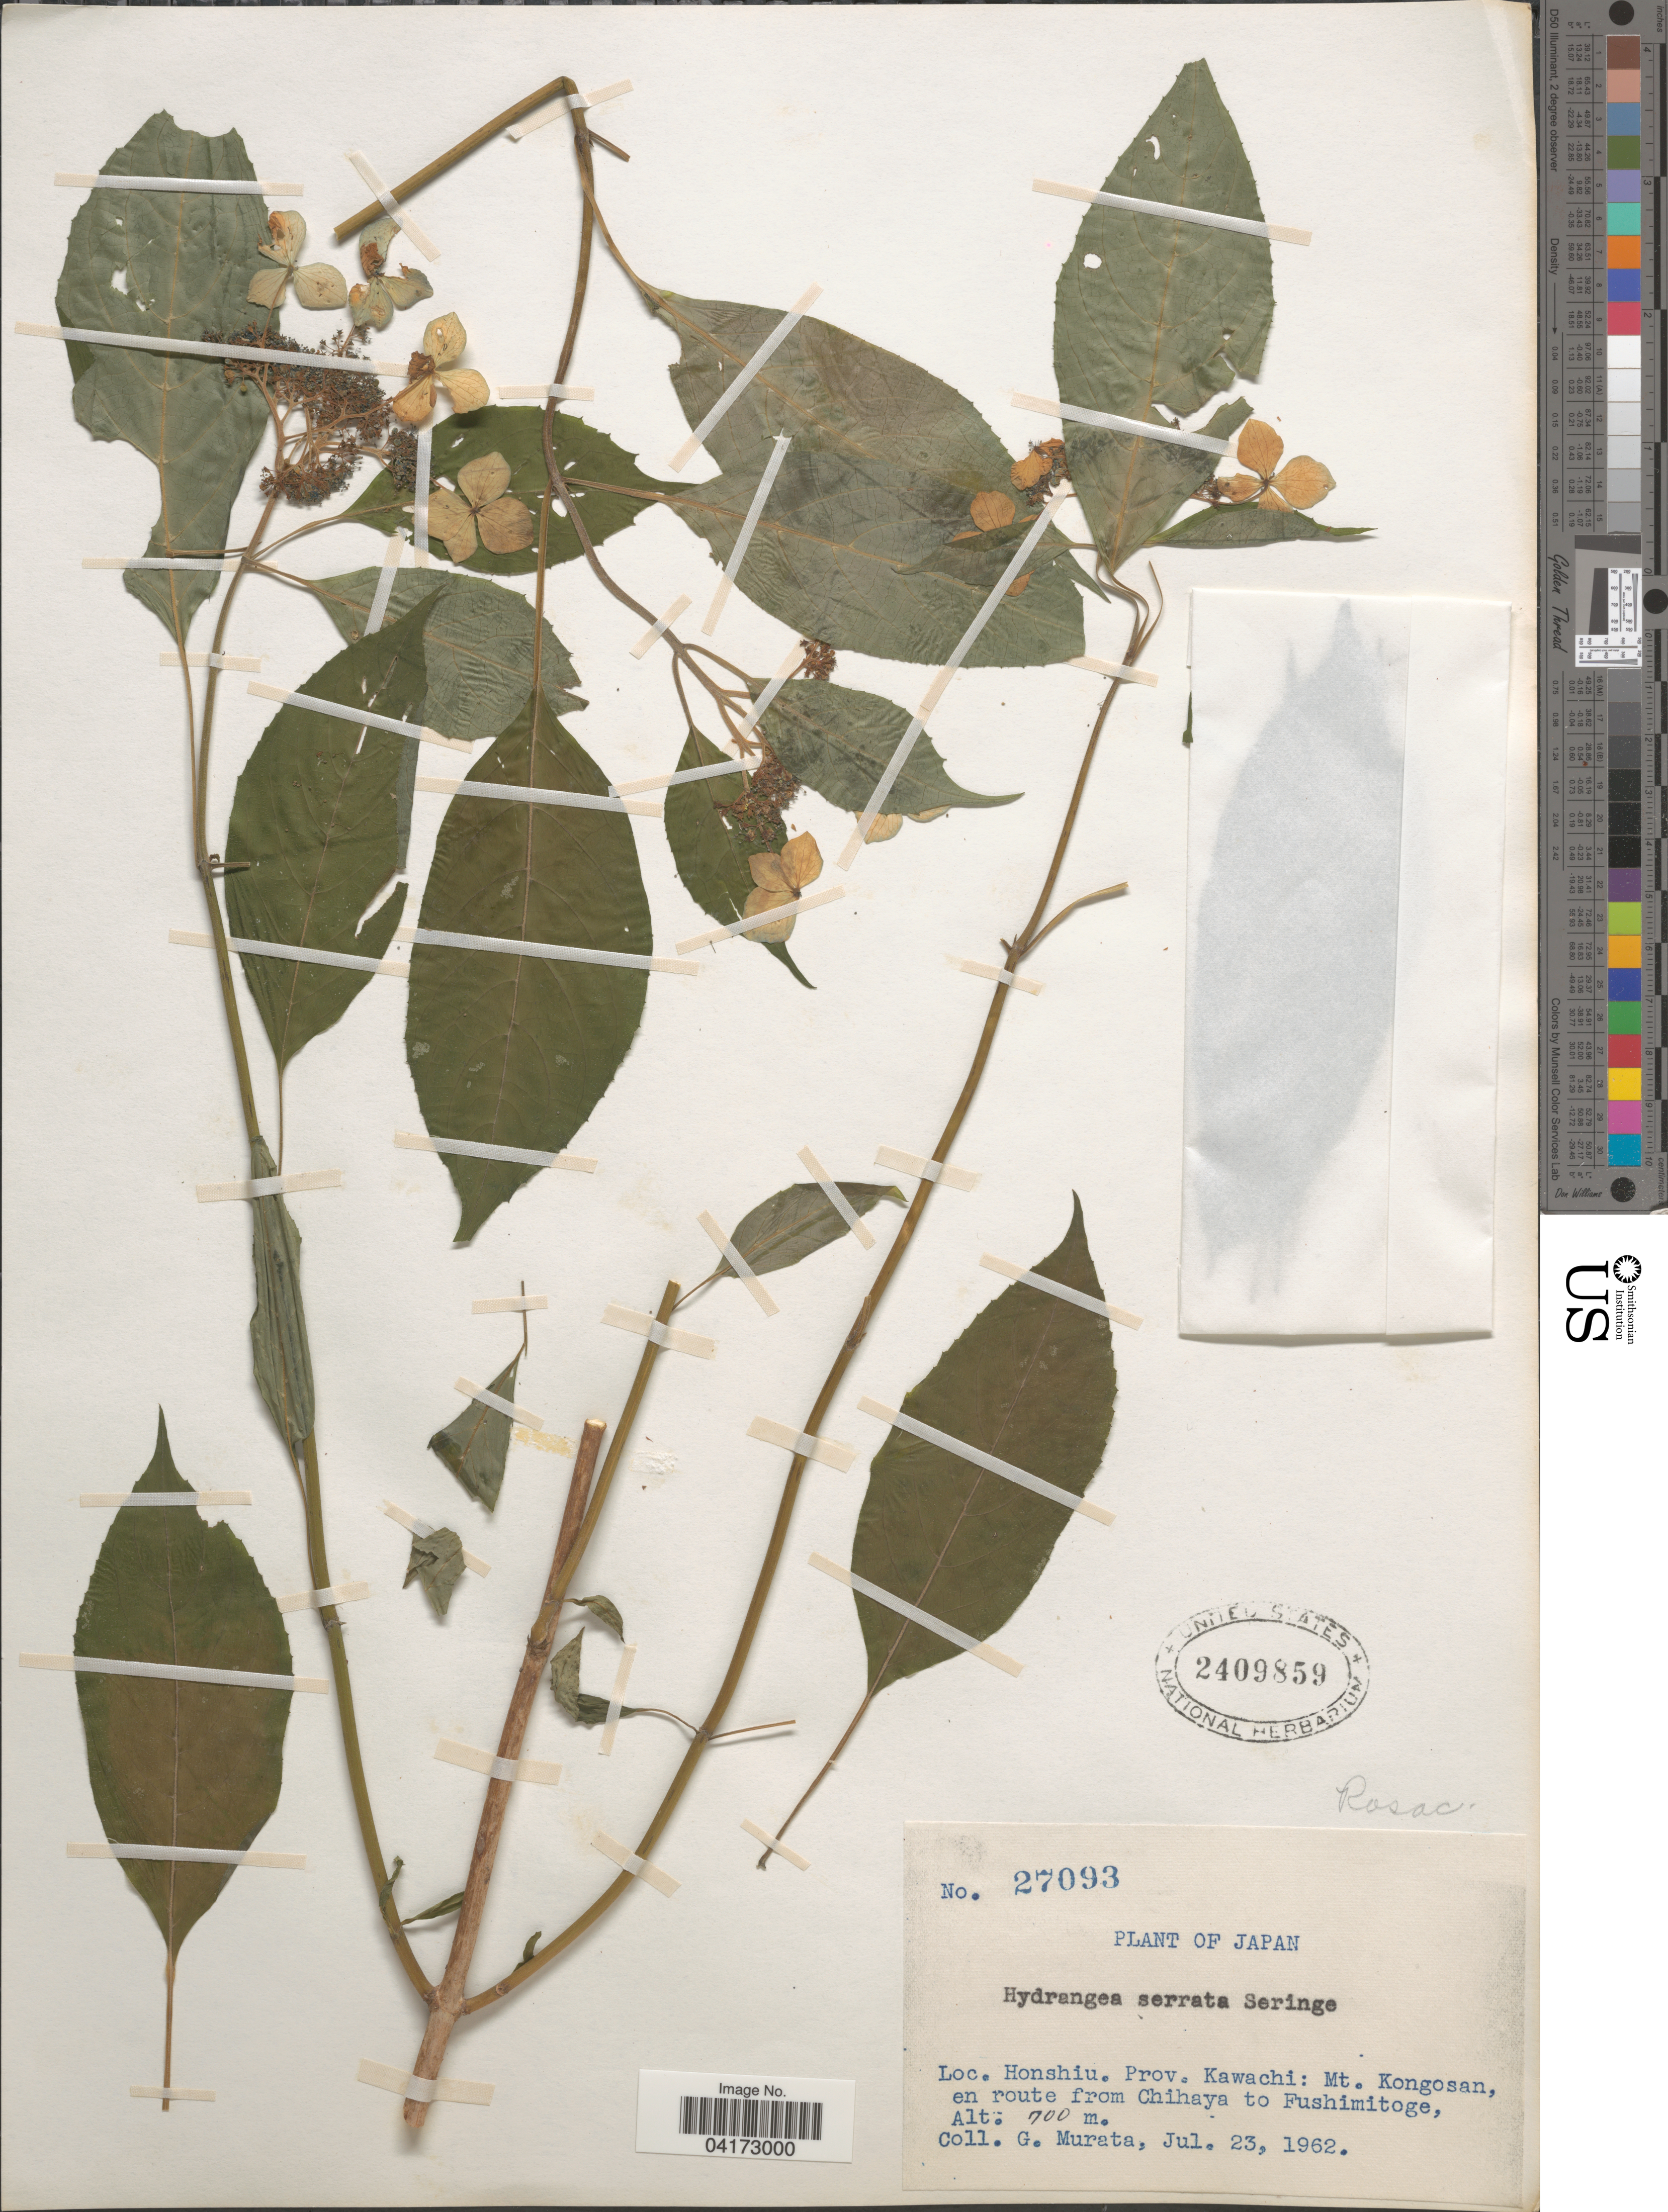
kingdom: Plantae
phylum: Tracheophyta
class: Magnoliopsida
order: Cornales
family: Hydrangeaceae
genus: Hydrangea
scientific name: Hydrangea serrata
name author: (Thunb.) Ser.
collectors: G. Murata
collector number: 27093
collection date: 1962-07-23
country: Japan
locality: Honshiu. Prov. Kawachi: Mt. Kongosan, en route from Chihaya to Fushimitoge.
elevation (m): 700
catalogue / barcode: US 2409859